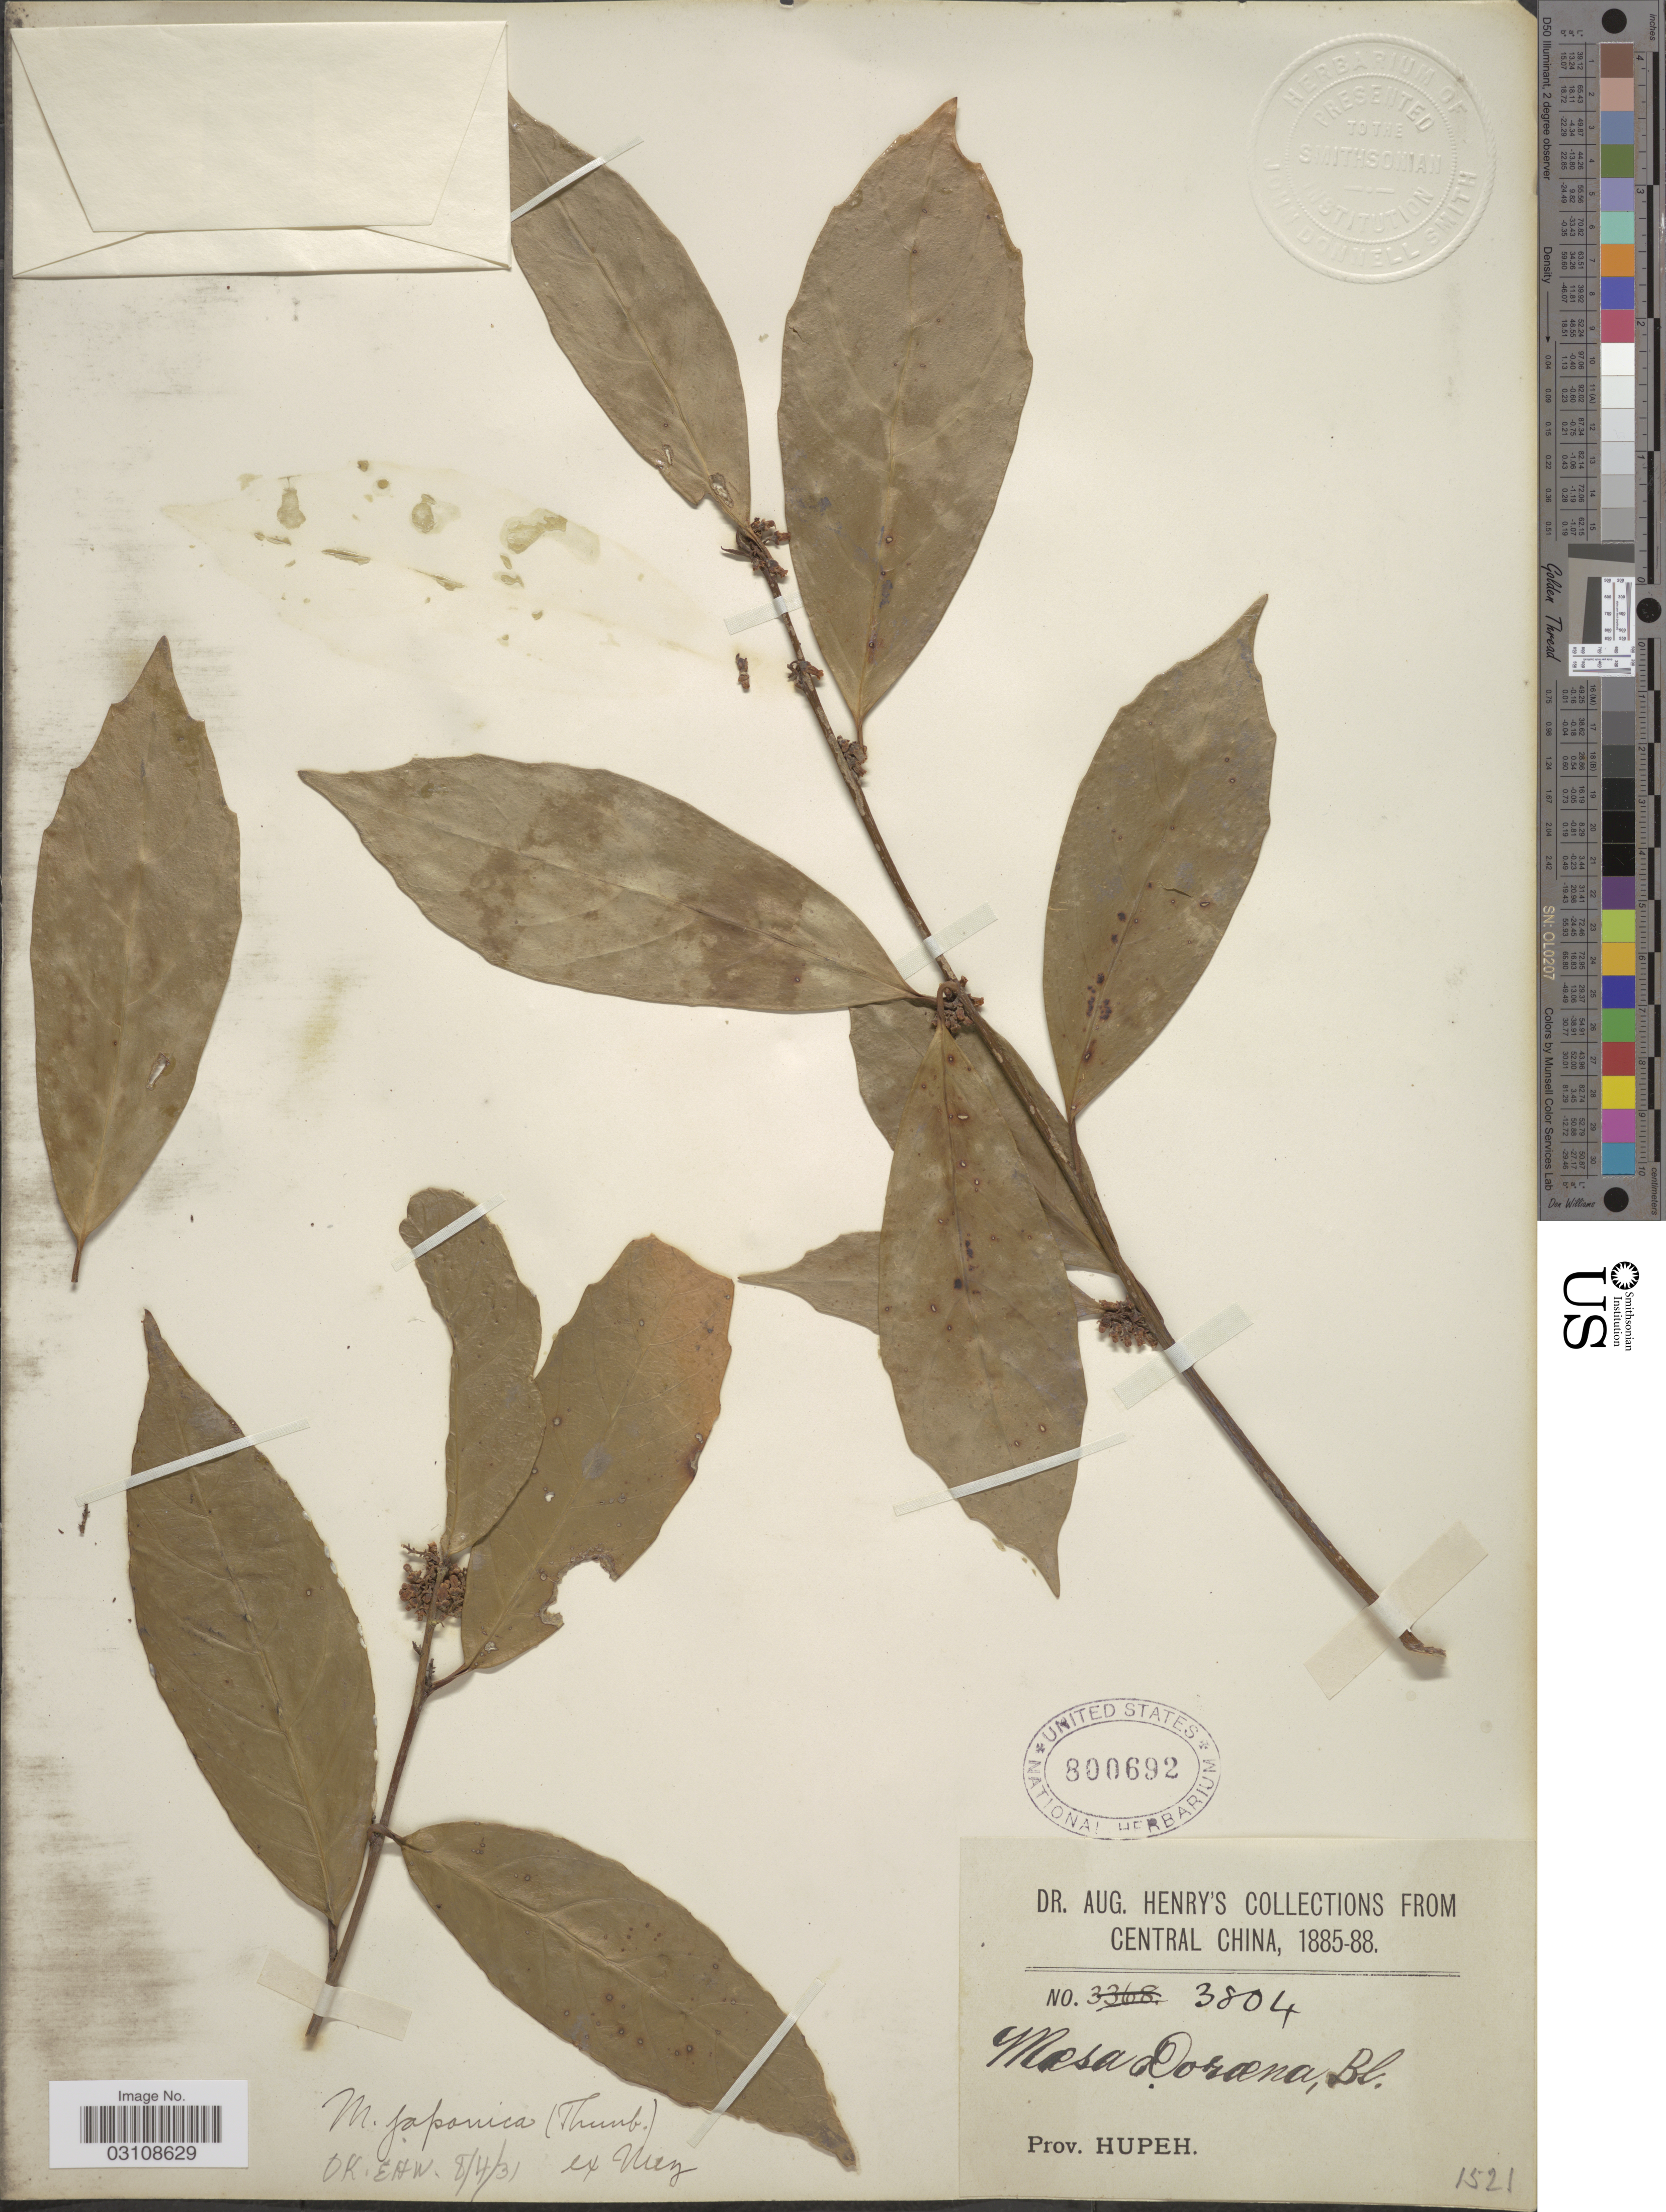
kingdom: Plantae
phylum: Tracheophyta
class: Magnoliopsida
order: Ericales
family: Primulaceae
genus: Maesa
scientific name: Maesa japonica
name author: Merr.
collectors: A. Henry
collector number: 3804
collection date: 1885/1888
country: China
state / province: Hubei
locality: Central China. Prov. Hupeh.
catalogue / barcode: US 800692